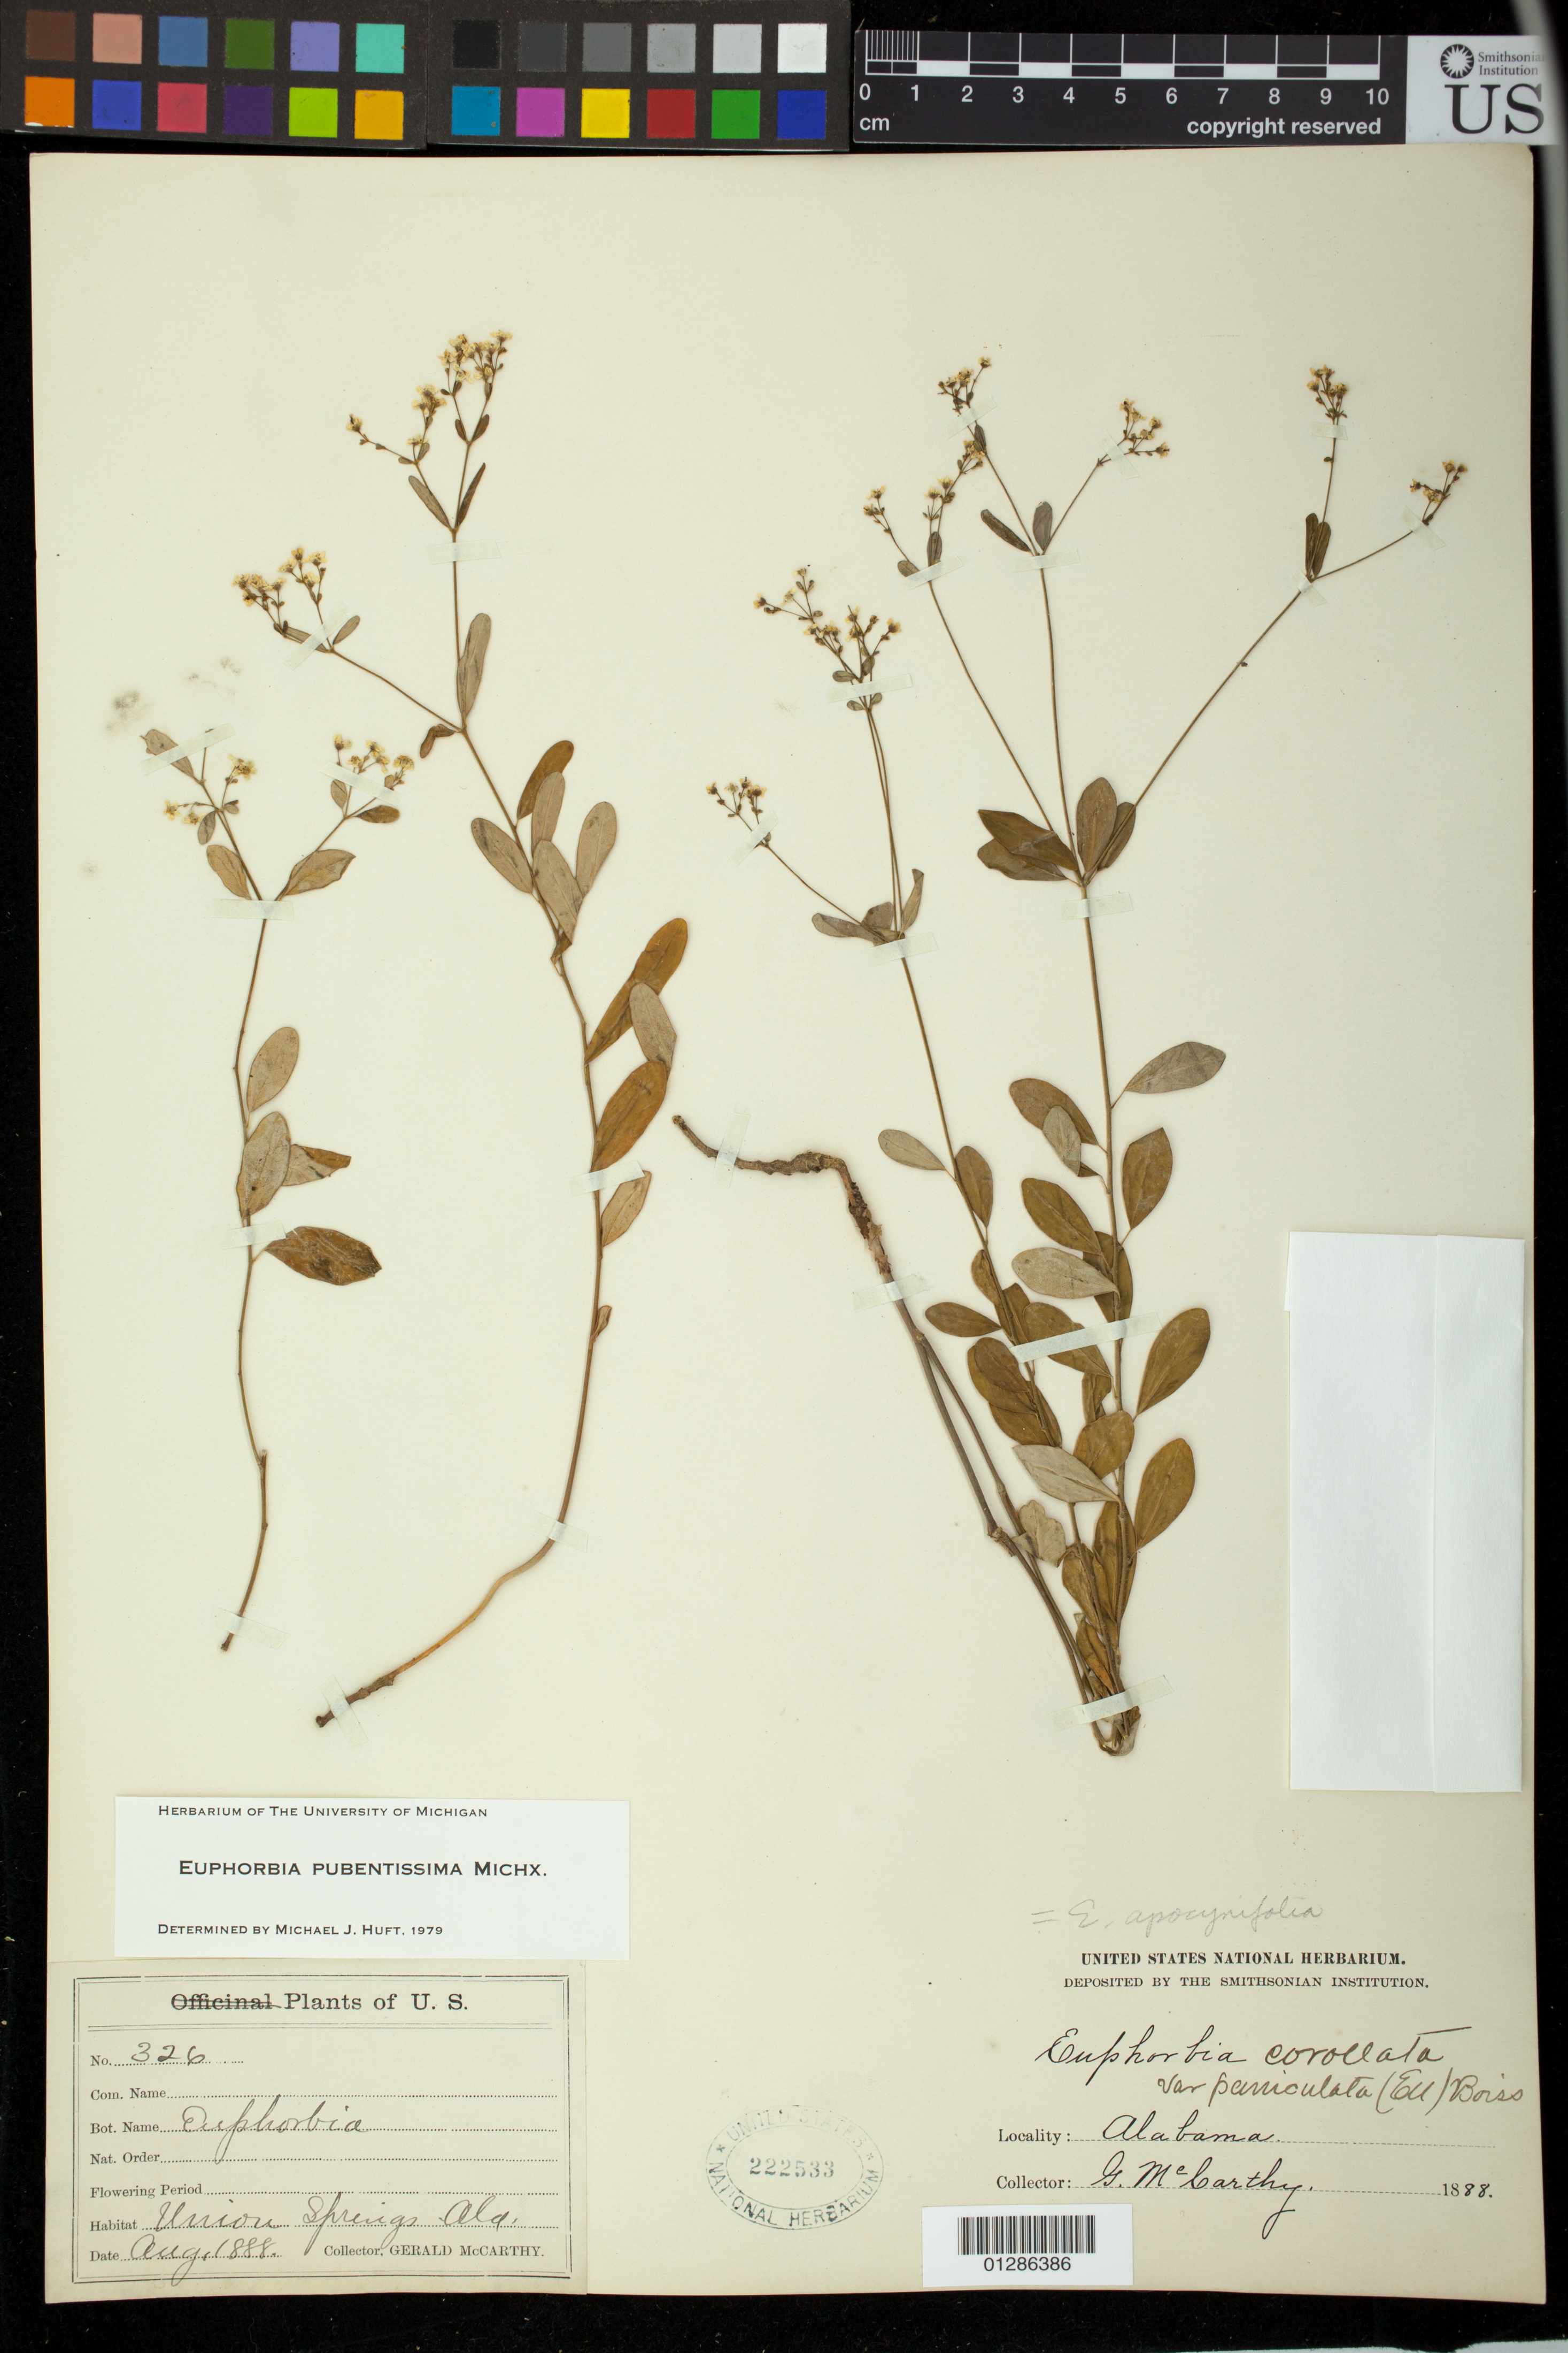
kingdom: Plantae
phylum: Tracheophyta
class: Magnoliopsida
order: Malpighiales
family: Euphorbiaceae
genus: Euphorbia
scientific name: Euphorbia pubentissima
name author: Michx.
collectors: G. McCarthy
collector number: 326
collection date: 1888-08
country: United States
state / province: Alabama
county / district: Bullock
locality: Union Springs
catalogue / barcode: US 222533